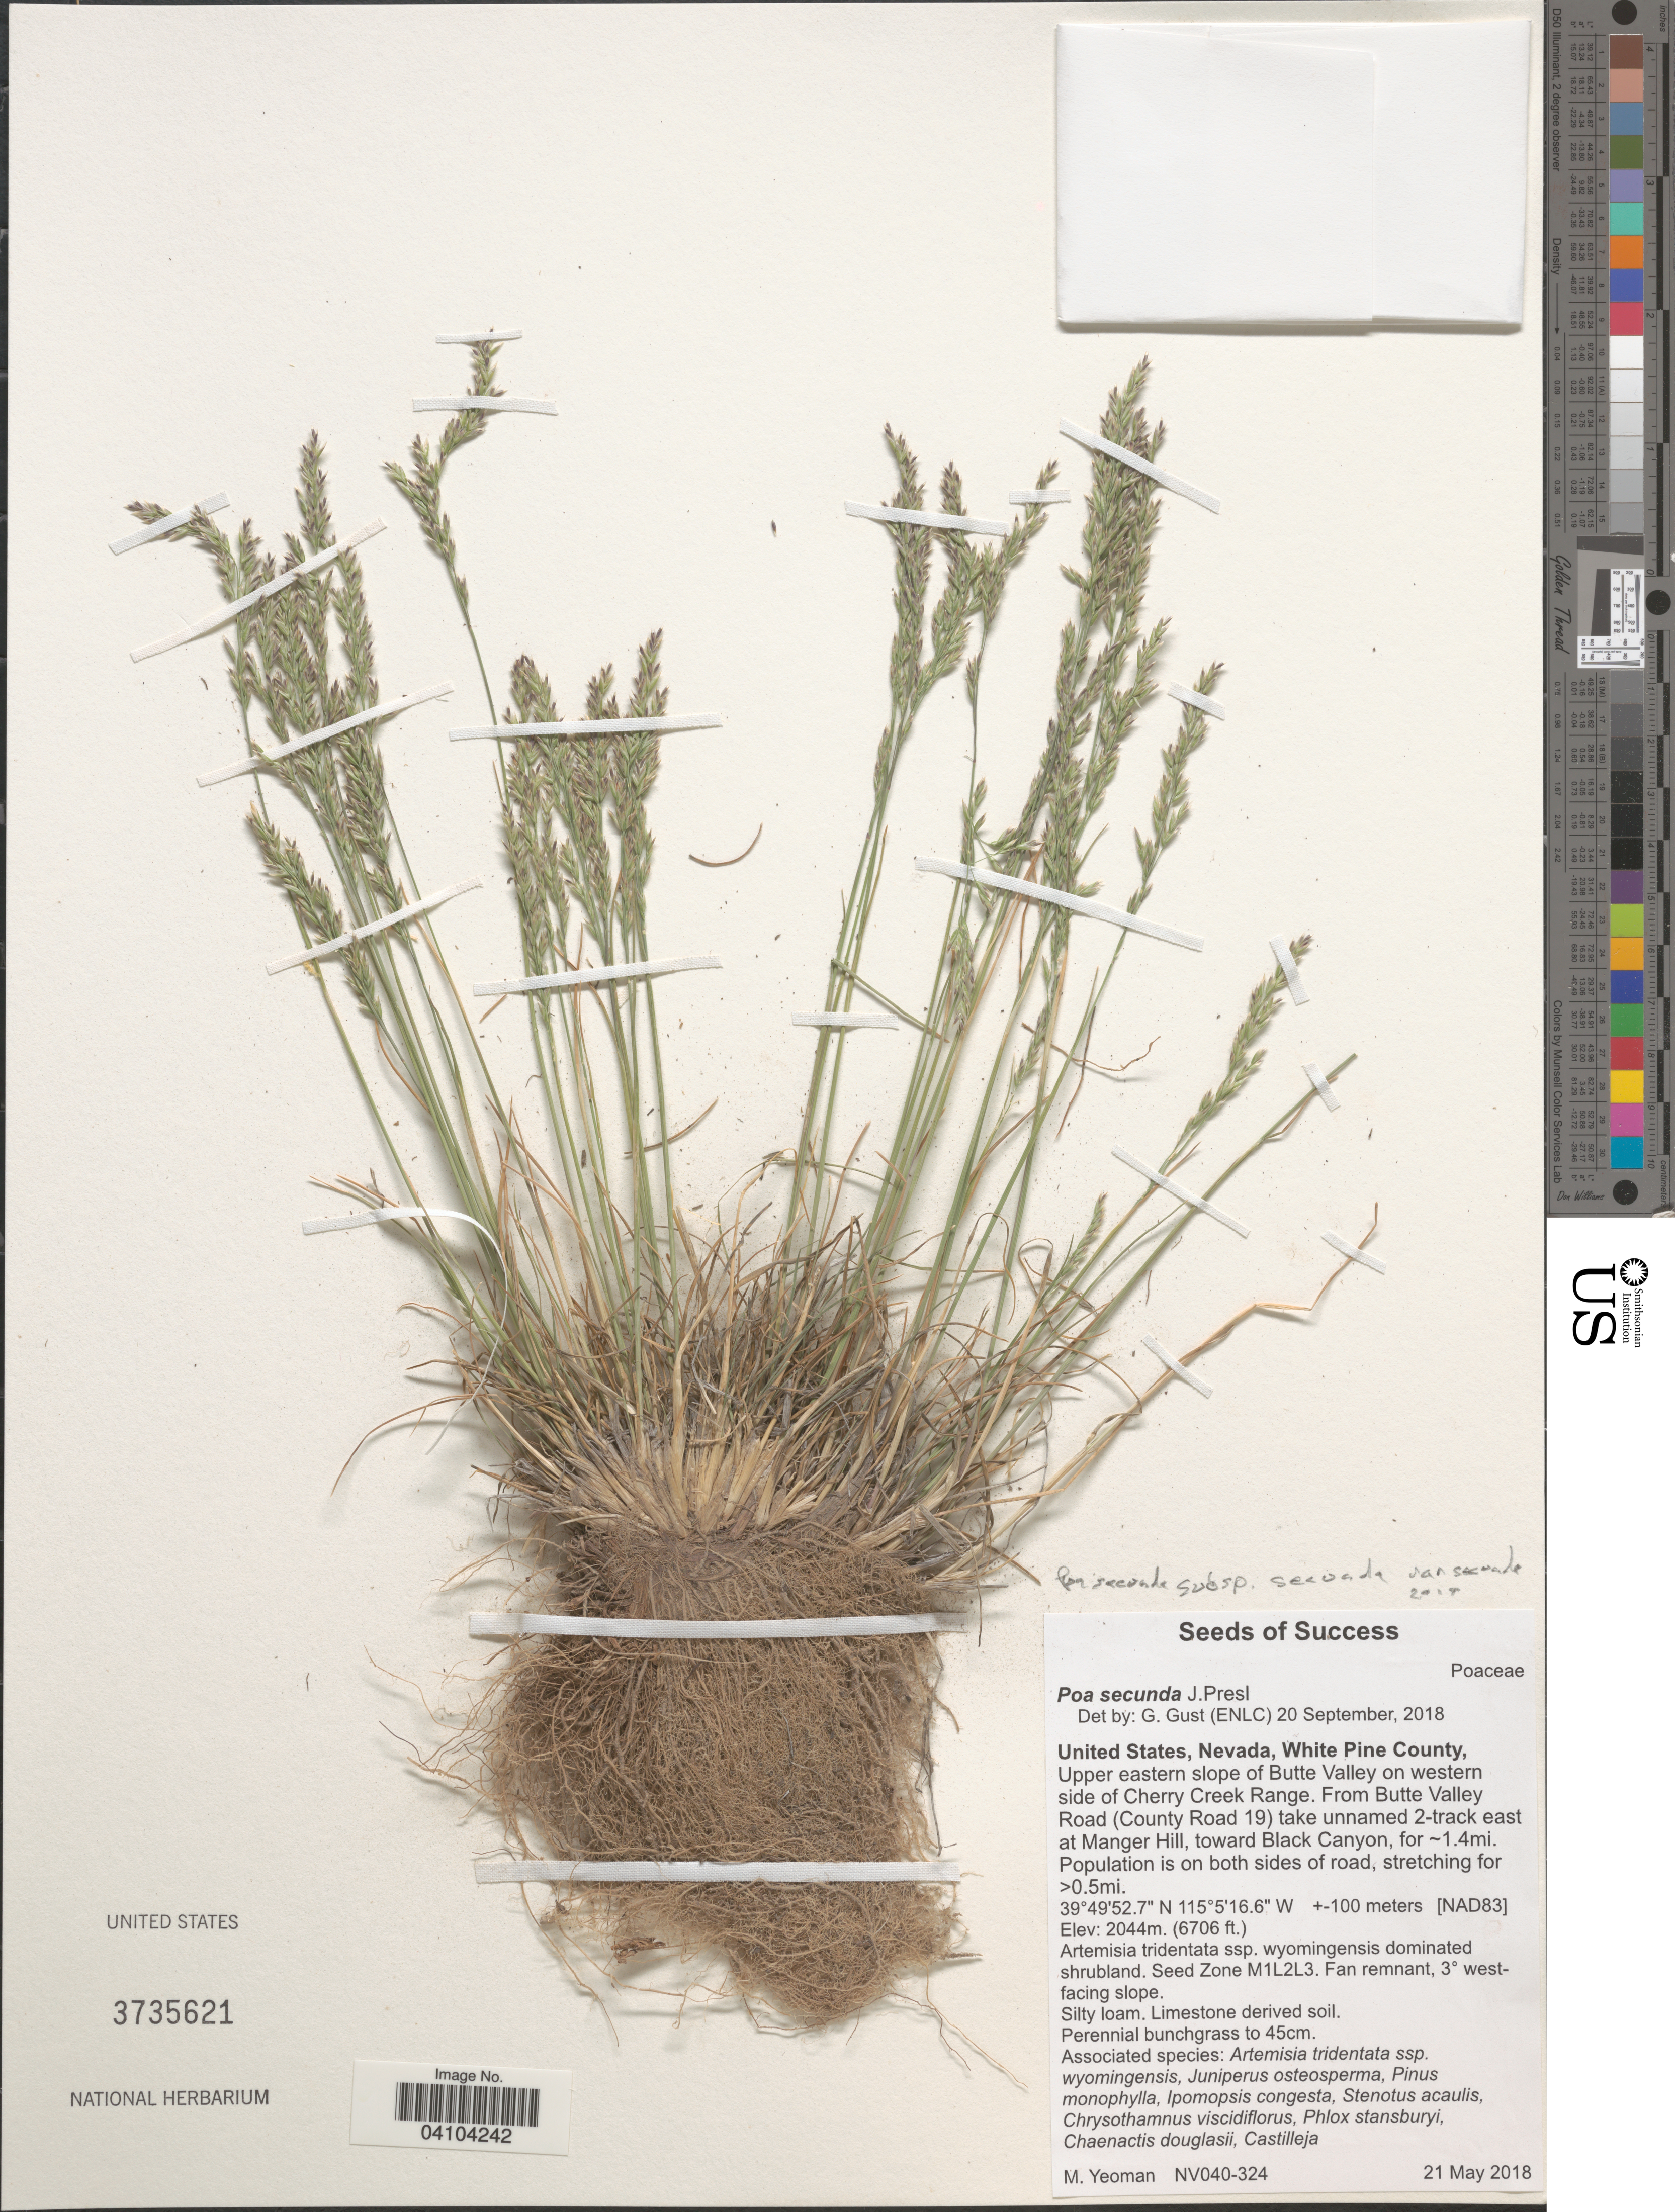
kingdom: Plantae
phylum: Tracheophyta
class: Liliopsida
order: Poales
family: Poaceae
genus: Poa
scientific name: Poa secunda subsp. secunda var. secunda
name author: J. Presl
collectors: M. Yeoman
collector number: NV040-324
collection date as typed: Transcribed d/m/y: 21/5/2018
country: United States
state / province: Nevada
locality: White Pine County. Upper eastern slope of Butte Valley on western side of Cherry Creek Range. From Butte Valley Road (County Road 19) take unnamed 2-track east at Manger Hill, toward Black Canyon, for :1.4mi. [NAD83].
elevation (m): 2044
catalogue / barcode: US 3735621